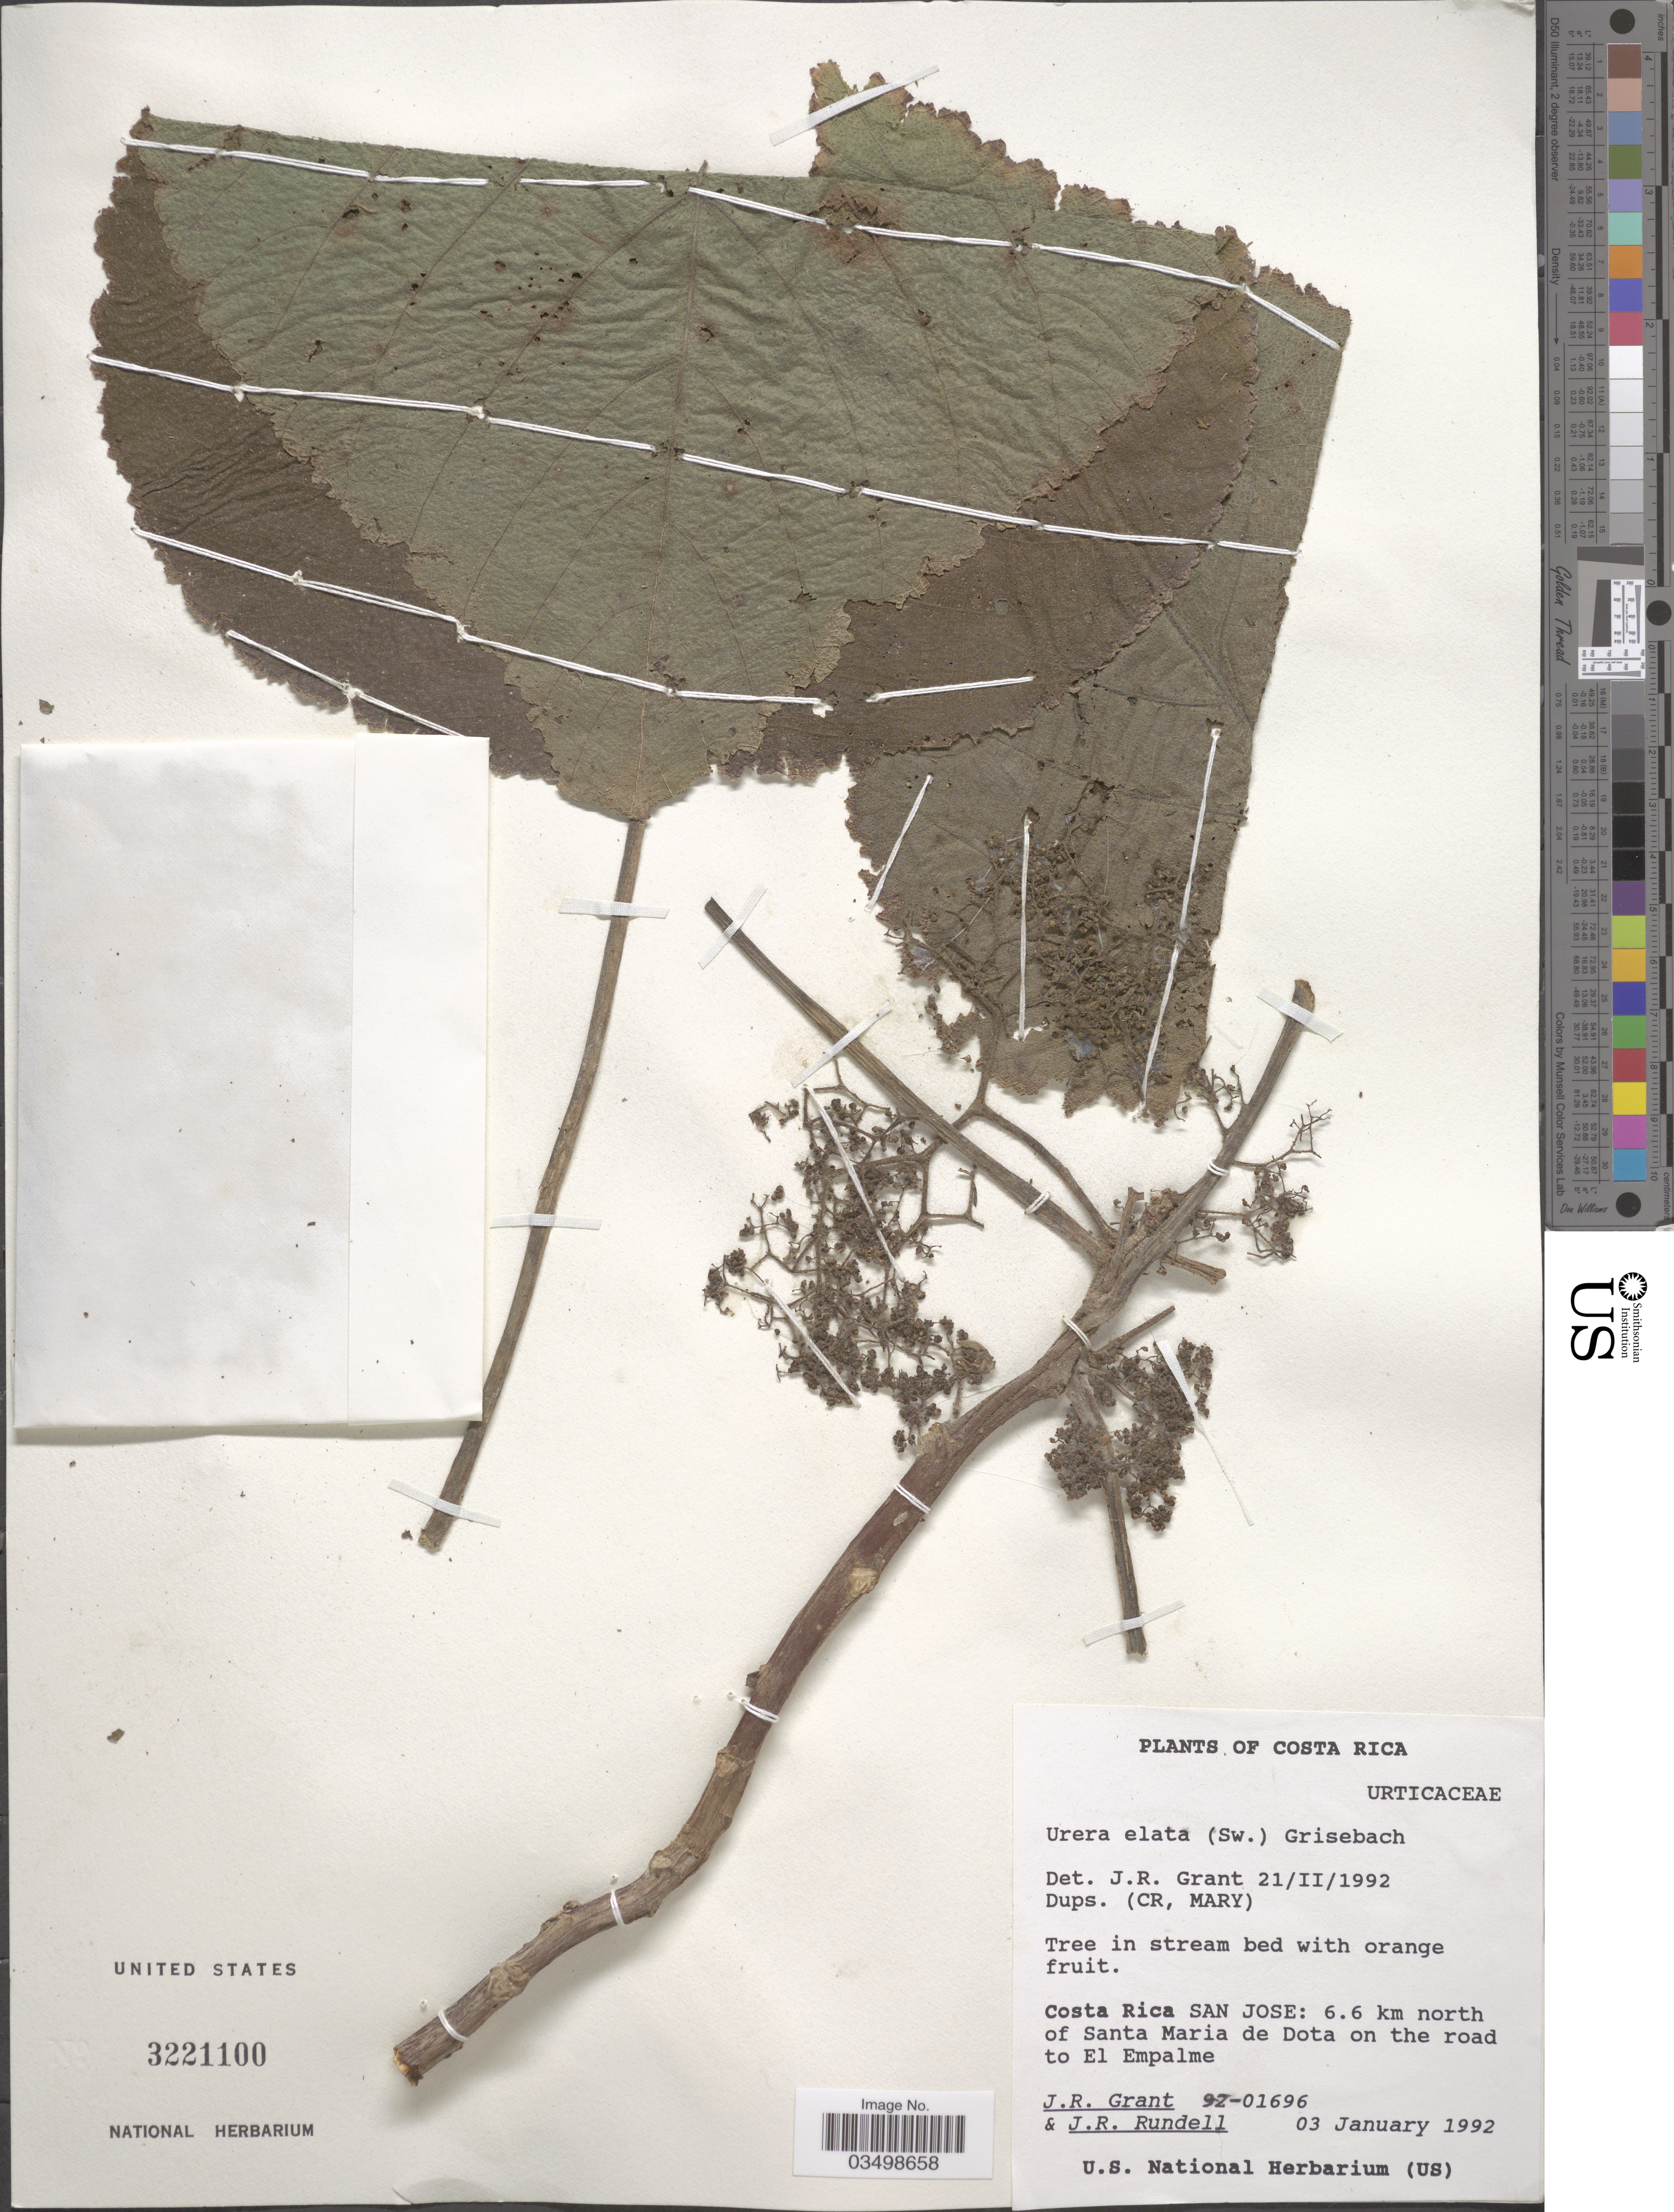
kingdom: Plantae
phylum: Tracheophyta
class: Magnoliopsida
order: Rosales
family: Urticaceae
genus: Urera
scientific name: Urera elata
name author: (Sw.) Griseb.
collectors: J. Grant & J. R. Rundell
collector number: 92-01696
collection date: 1992-01-03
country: Costa Rica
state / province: San José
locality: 6.6 km north of Santa Maria de Dota on the road to El Empalme.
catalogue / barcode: US 3221100